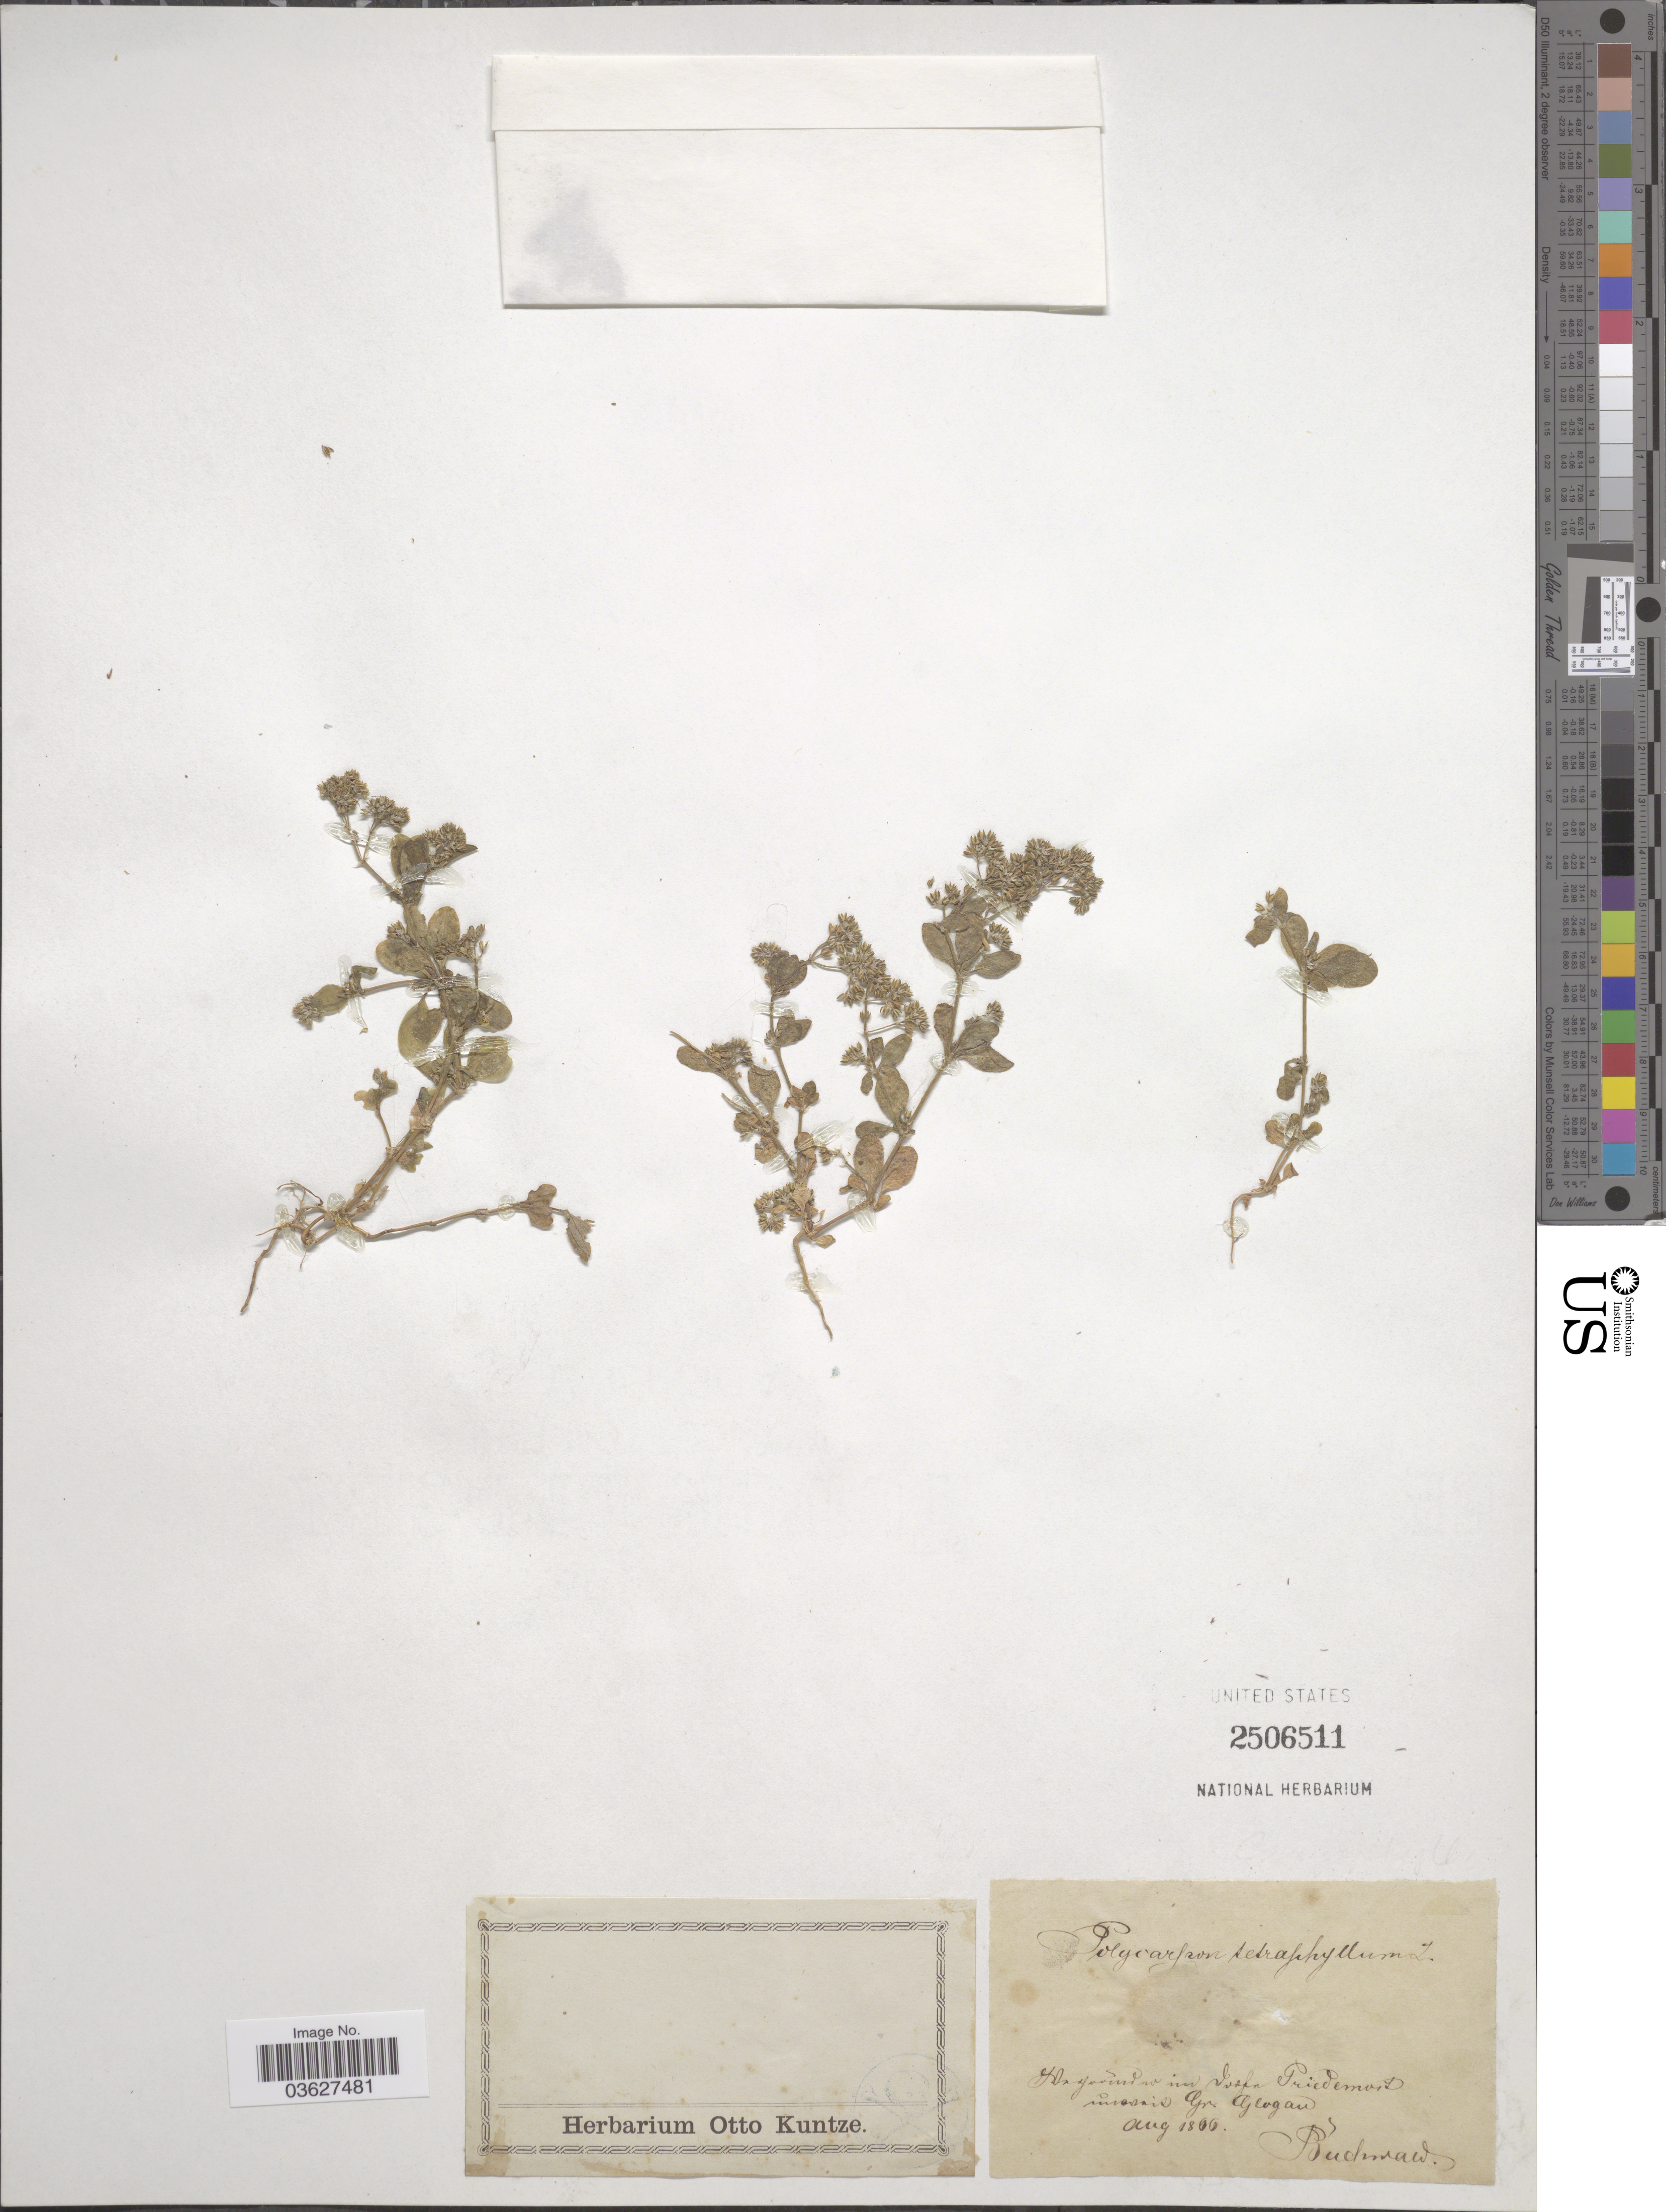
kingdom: Plantae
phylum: Tracheophyta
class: Magnoliopsida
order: Caryophyllales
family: Caryophyllaceae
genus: Polycarpon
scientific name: Polycarpon tetraphyllum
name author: (L.) L.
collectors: Buchenau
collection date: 1866-08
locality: Dagoyund in Voaf Priedemont insula Gn. Ajlogan. [interpreted]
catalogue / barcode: US 2506511